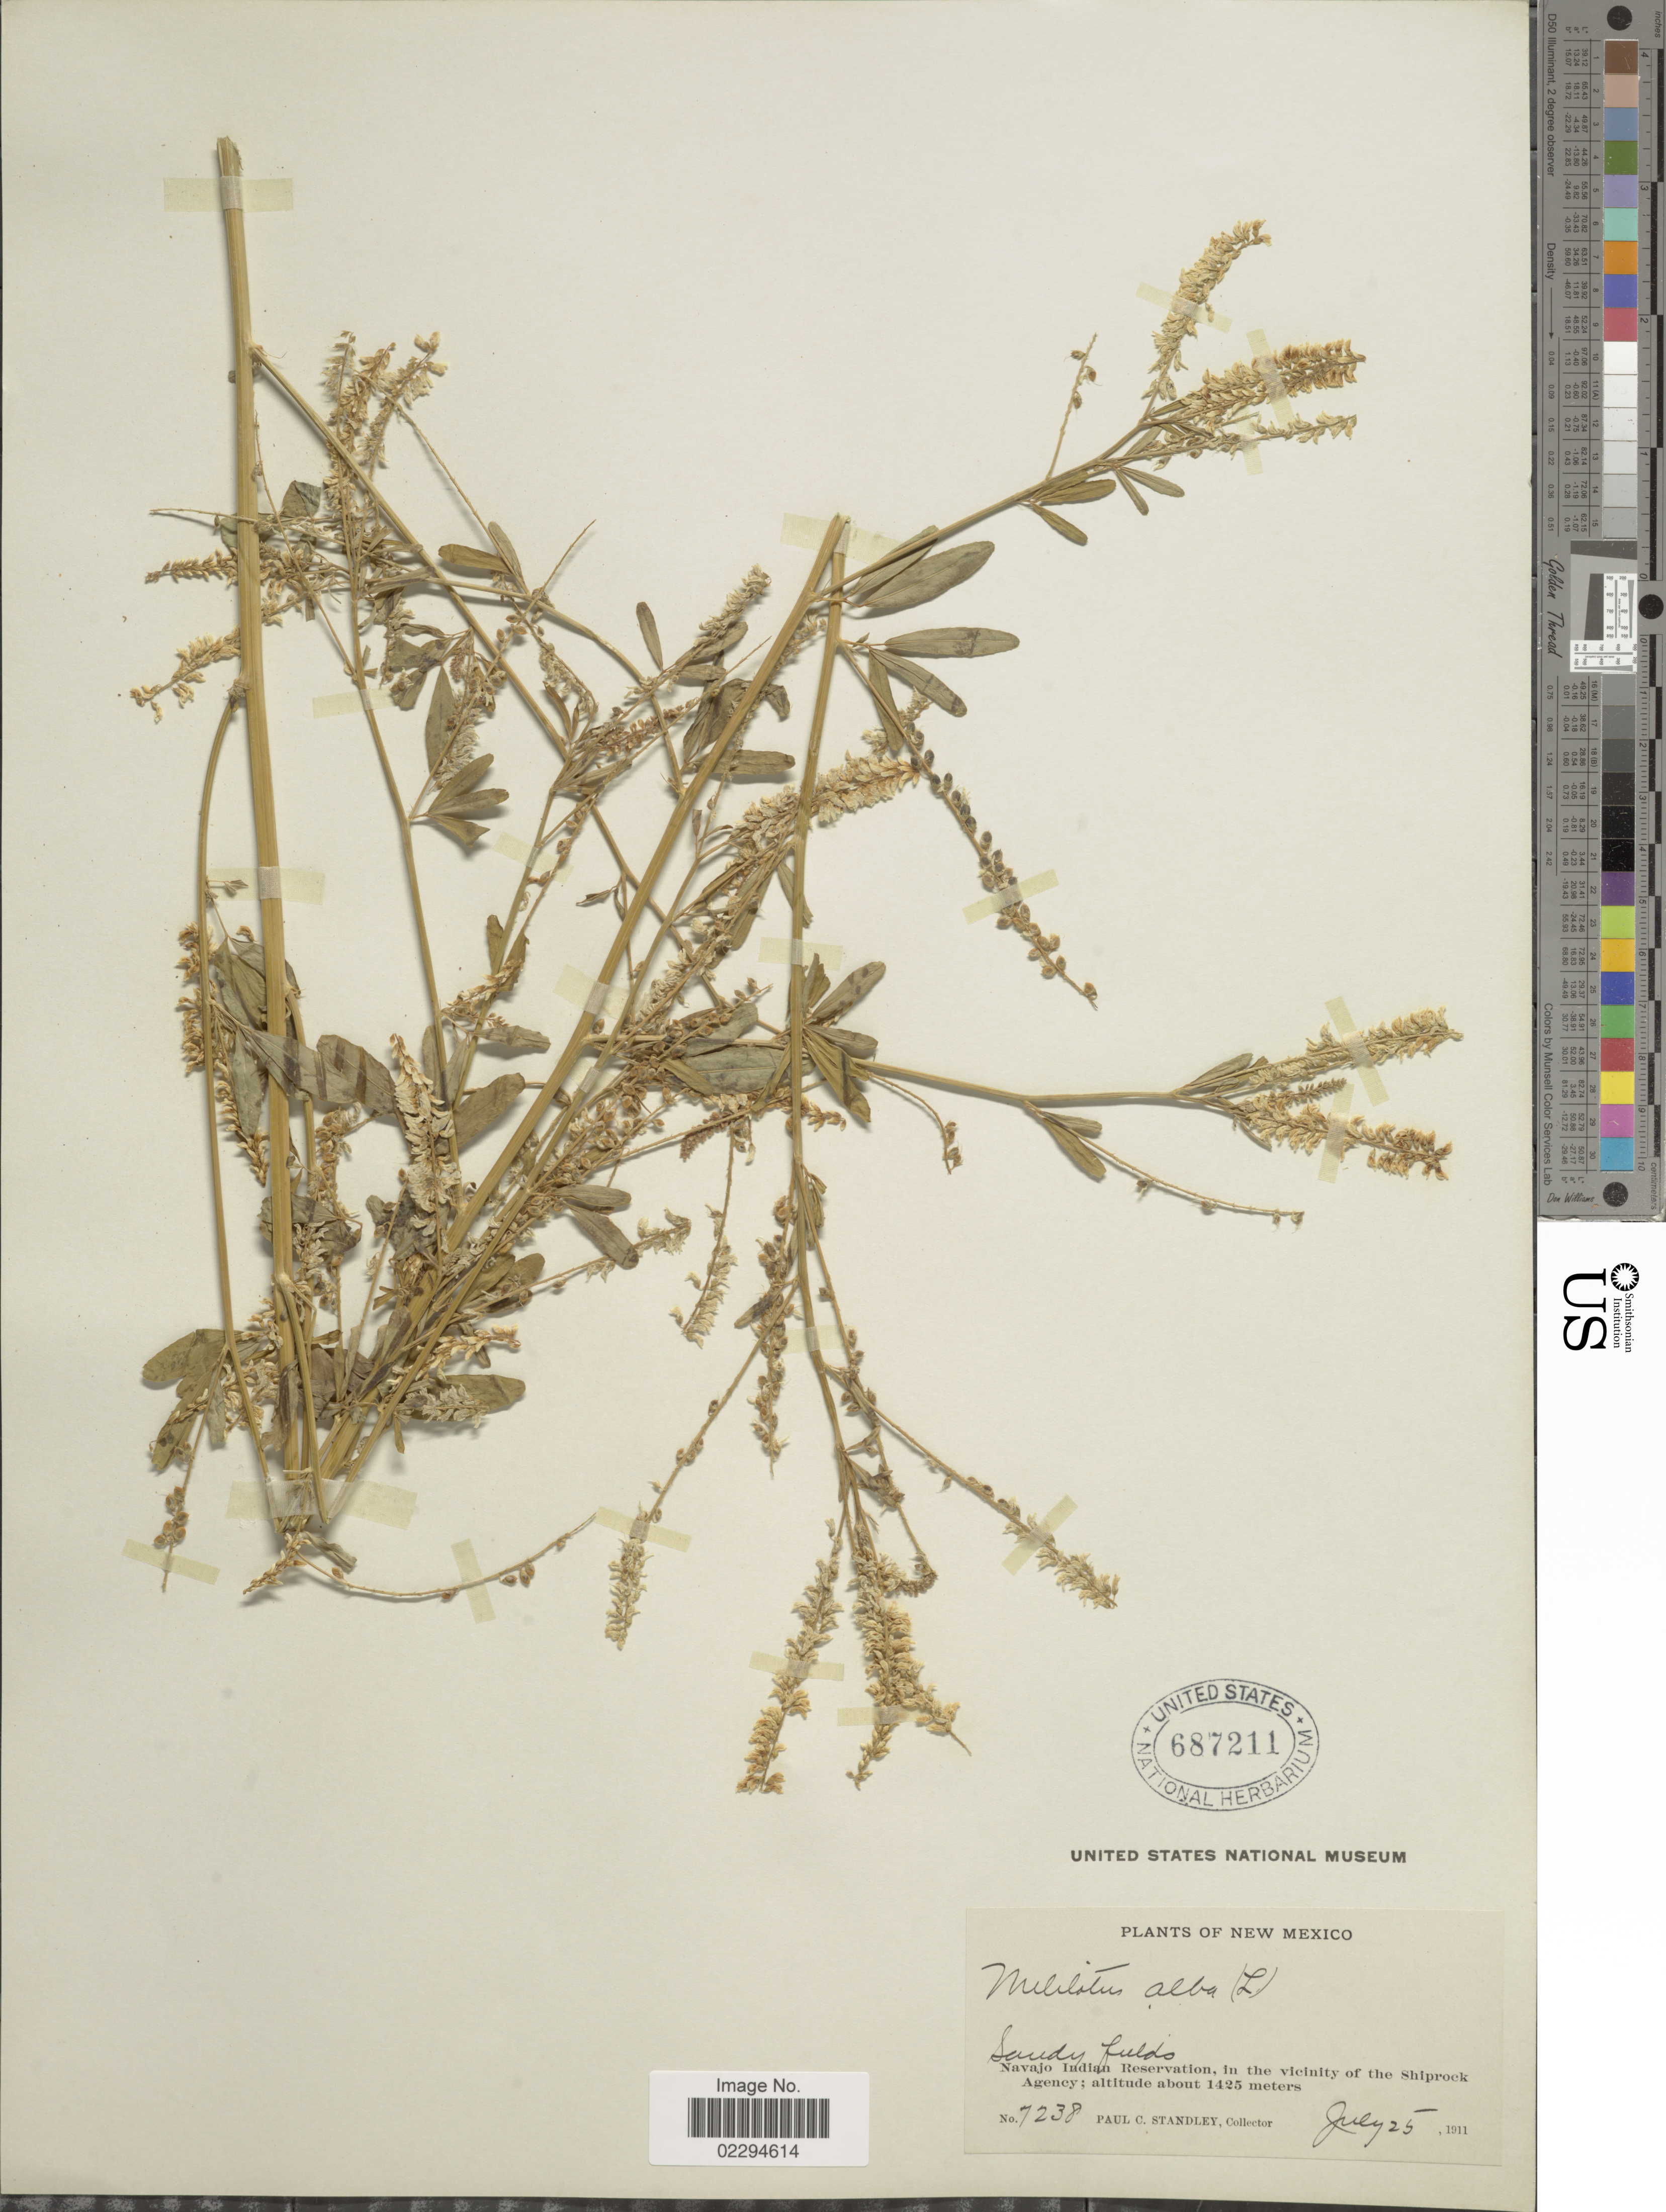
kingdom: Plantae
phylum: Tracheophyta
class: Magnoliopsida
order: Fabales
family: Fabaceae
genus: Melilotus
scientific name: Melilotus albus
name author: Medik.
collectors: P. C. Standley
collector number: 7238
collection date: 1911-07-25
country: United States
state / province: New Mexico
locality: Navajo Indian Reservation, in the vicinity of the Shiprock Agency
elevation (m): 1425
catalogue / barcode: US 687211